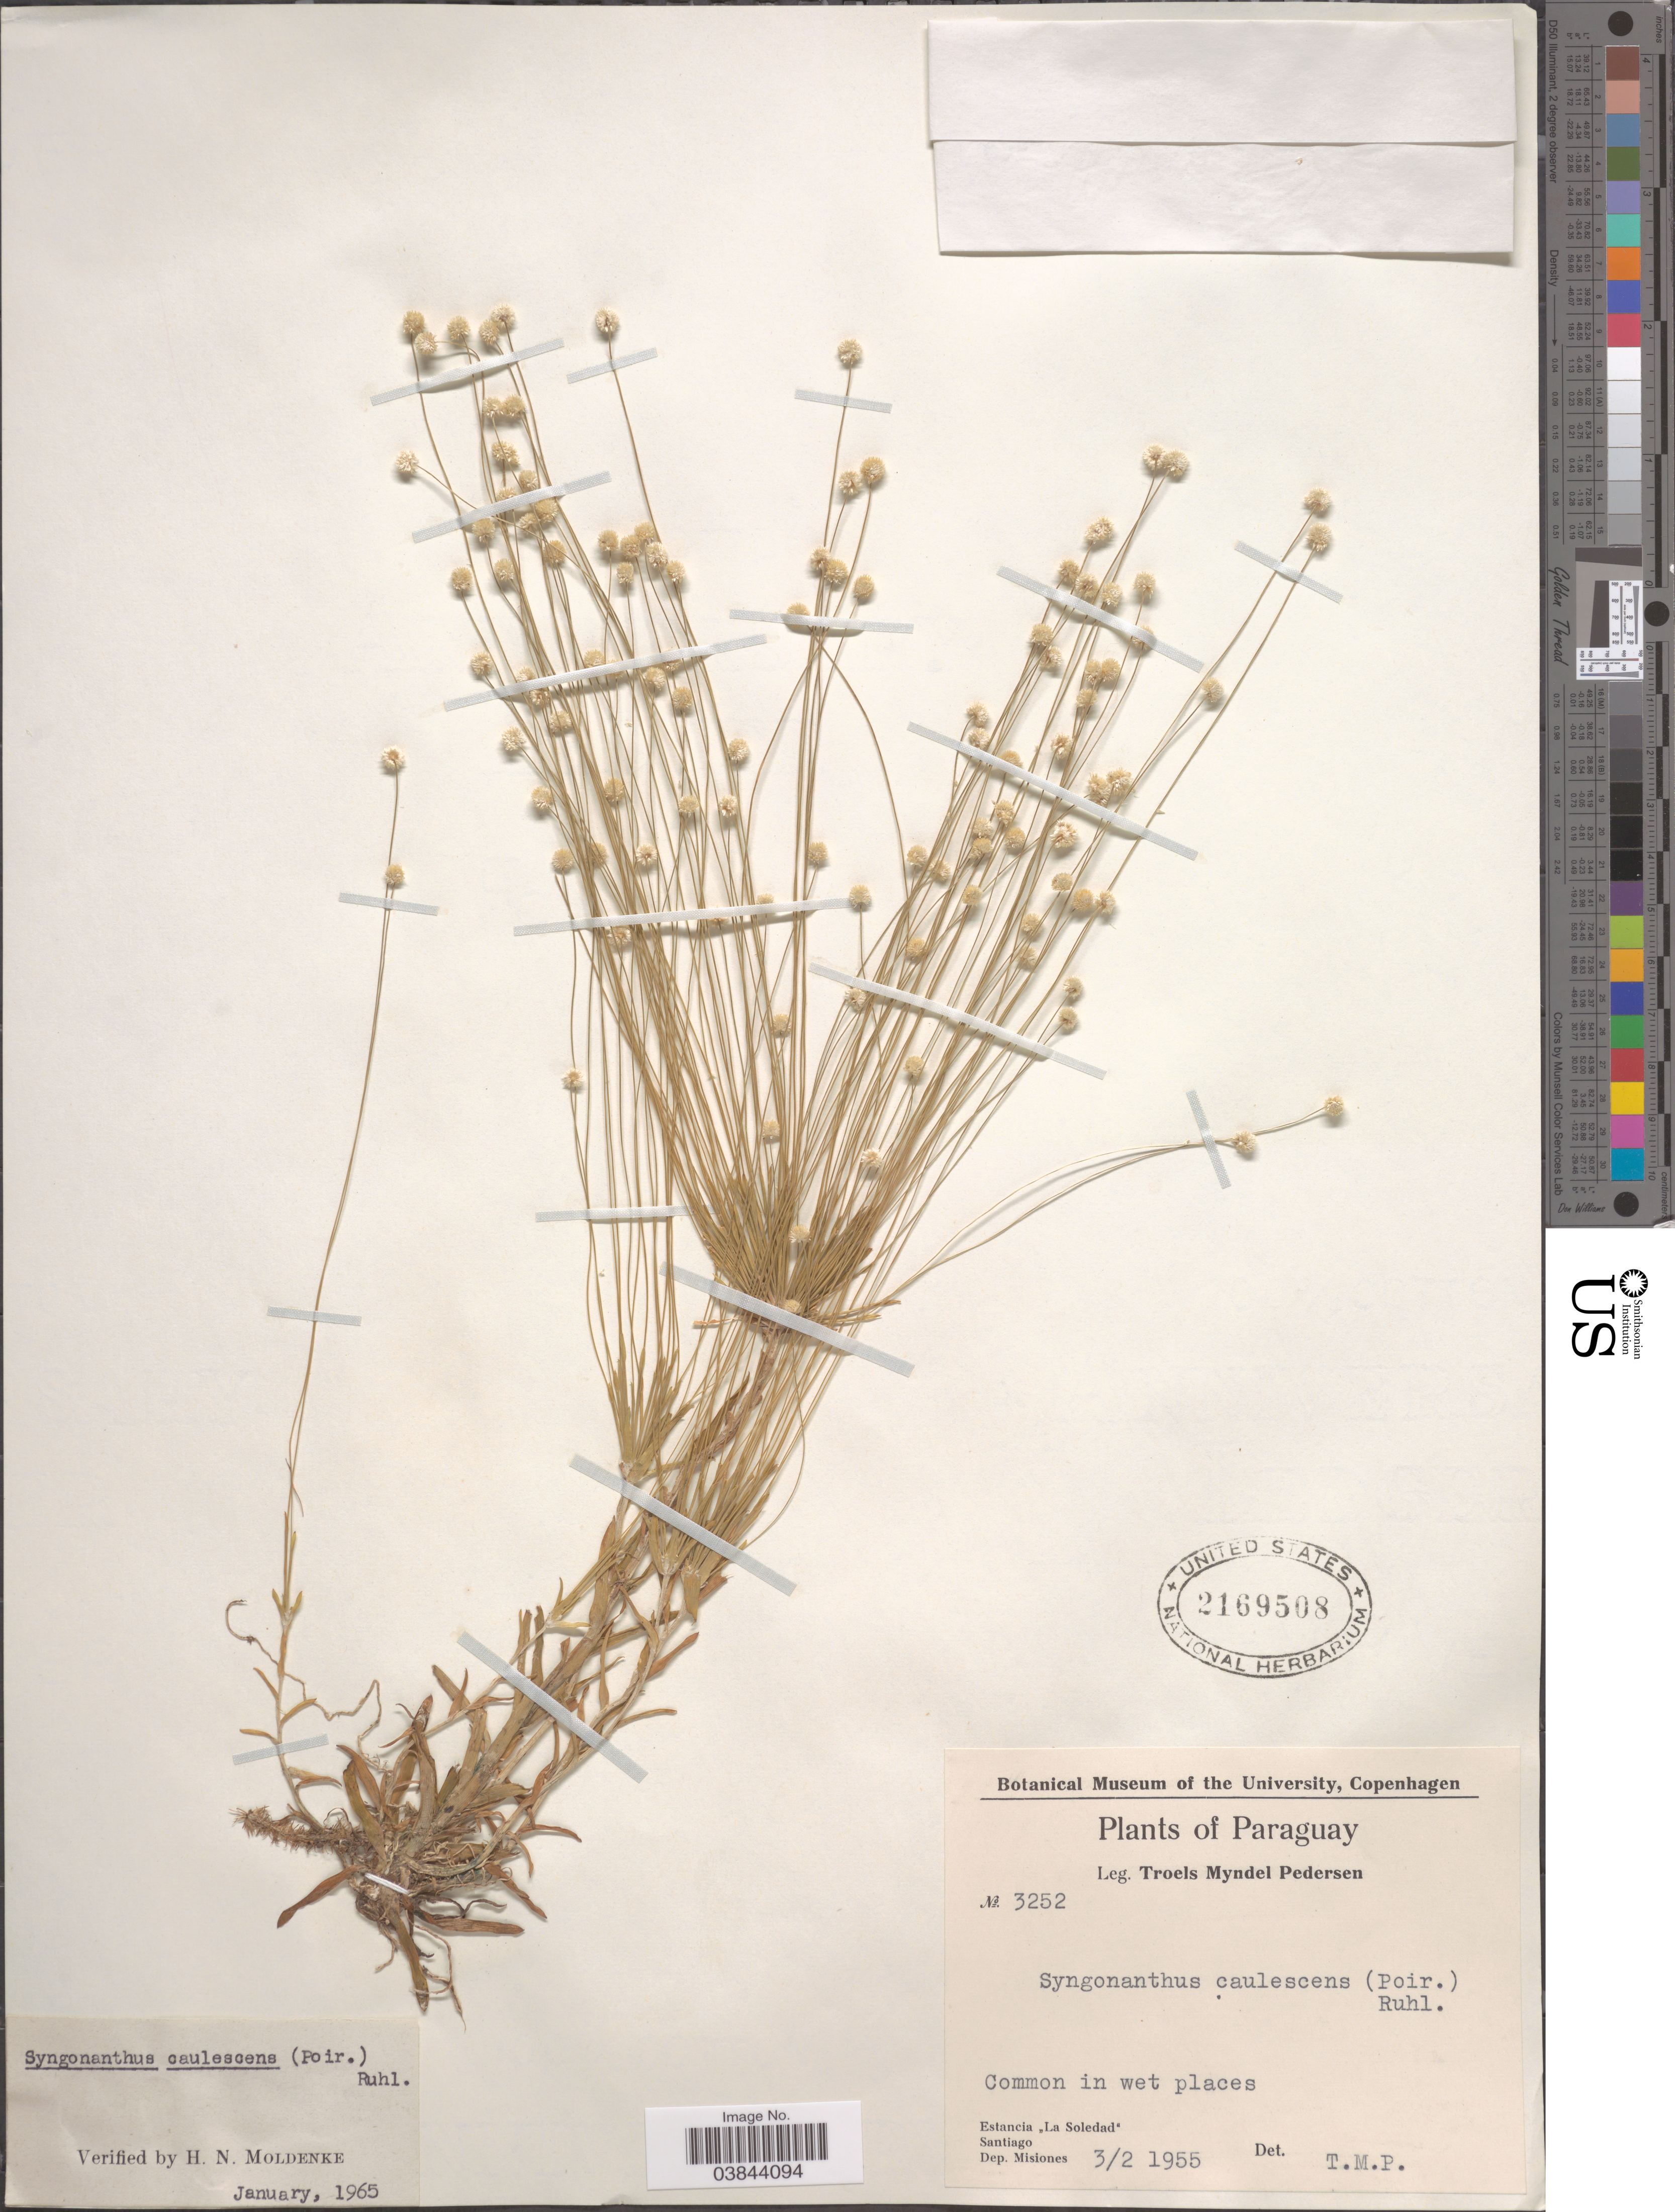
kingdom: Plantae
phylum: Tracheophyta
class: Liliopsida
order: Poales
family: Eriocaulaceae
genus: Syngonanthus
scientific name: Syngonanthus caulescens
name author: (Poir.) Ruhland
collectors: T. Pederson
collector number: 3252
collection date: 1955-02-03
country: Paraguay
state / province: Misiones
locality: Estancia ,,La Soledad'. Santiago. Dep. Misiones.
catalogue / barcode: US 2169508